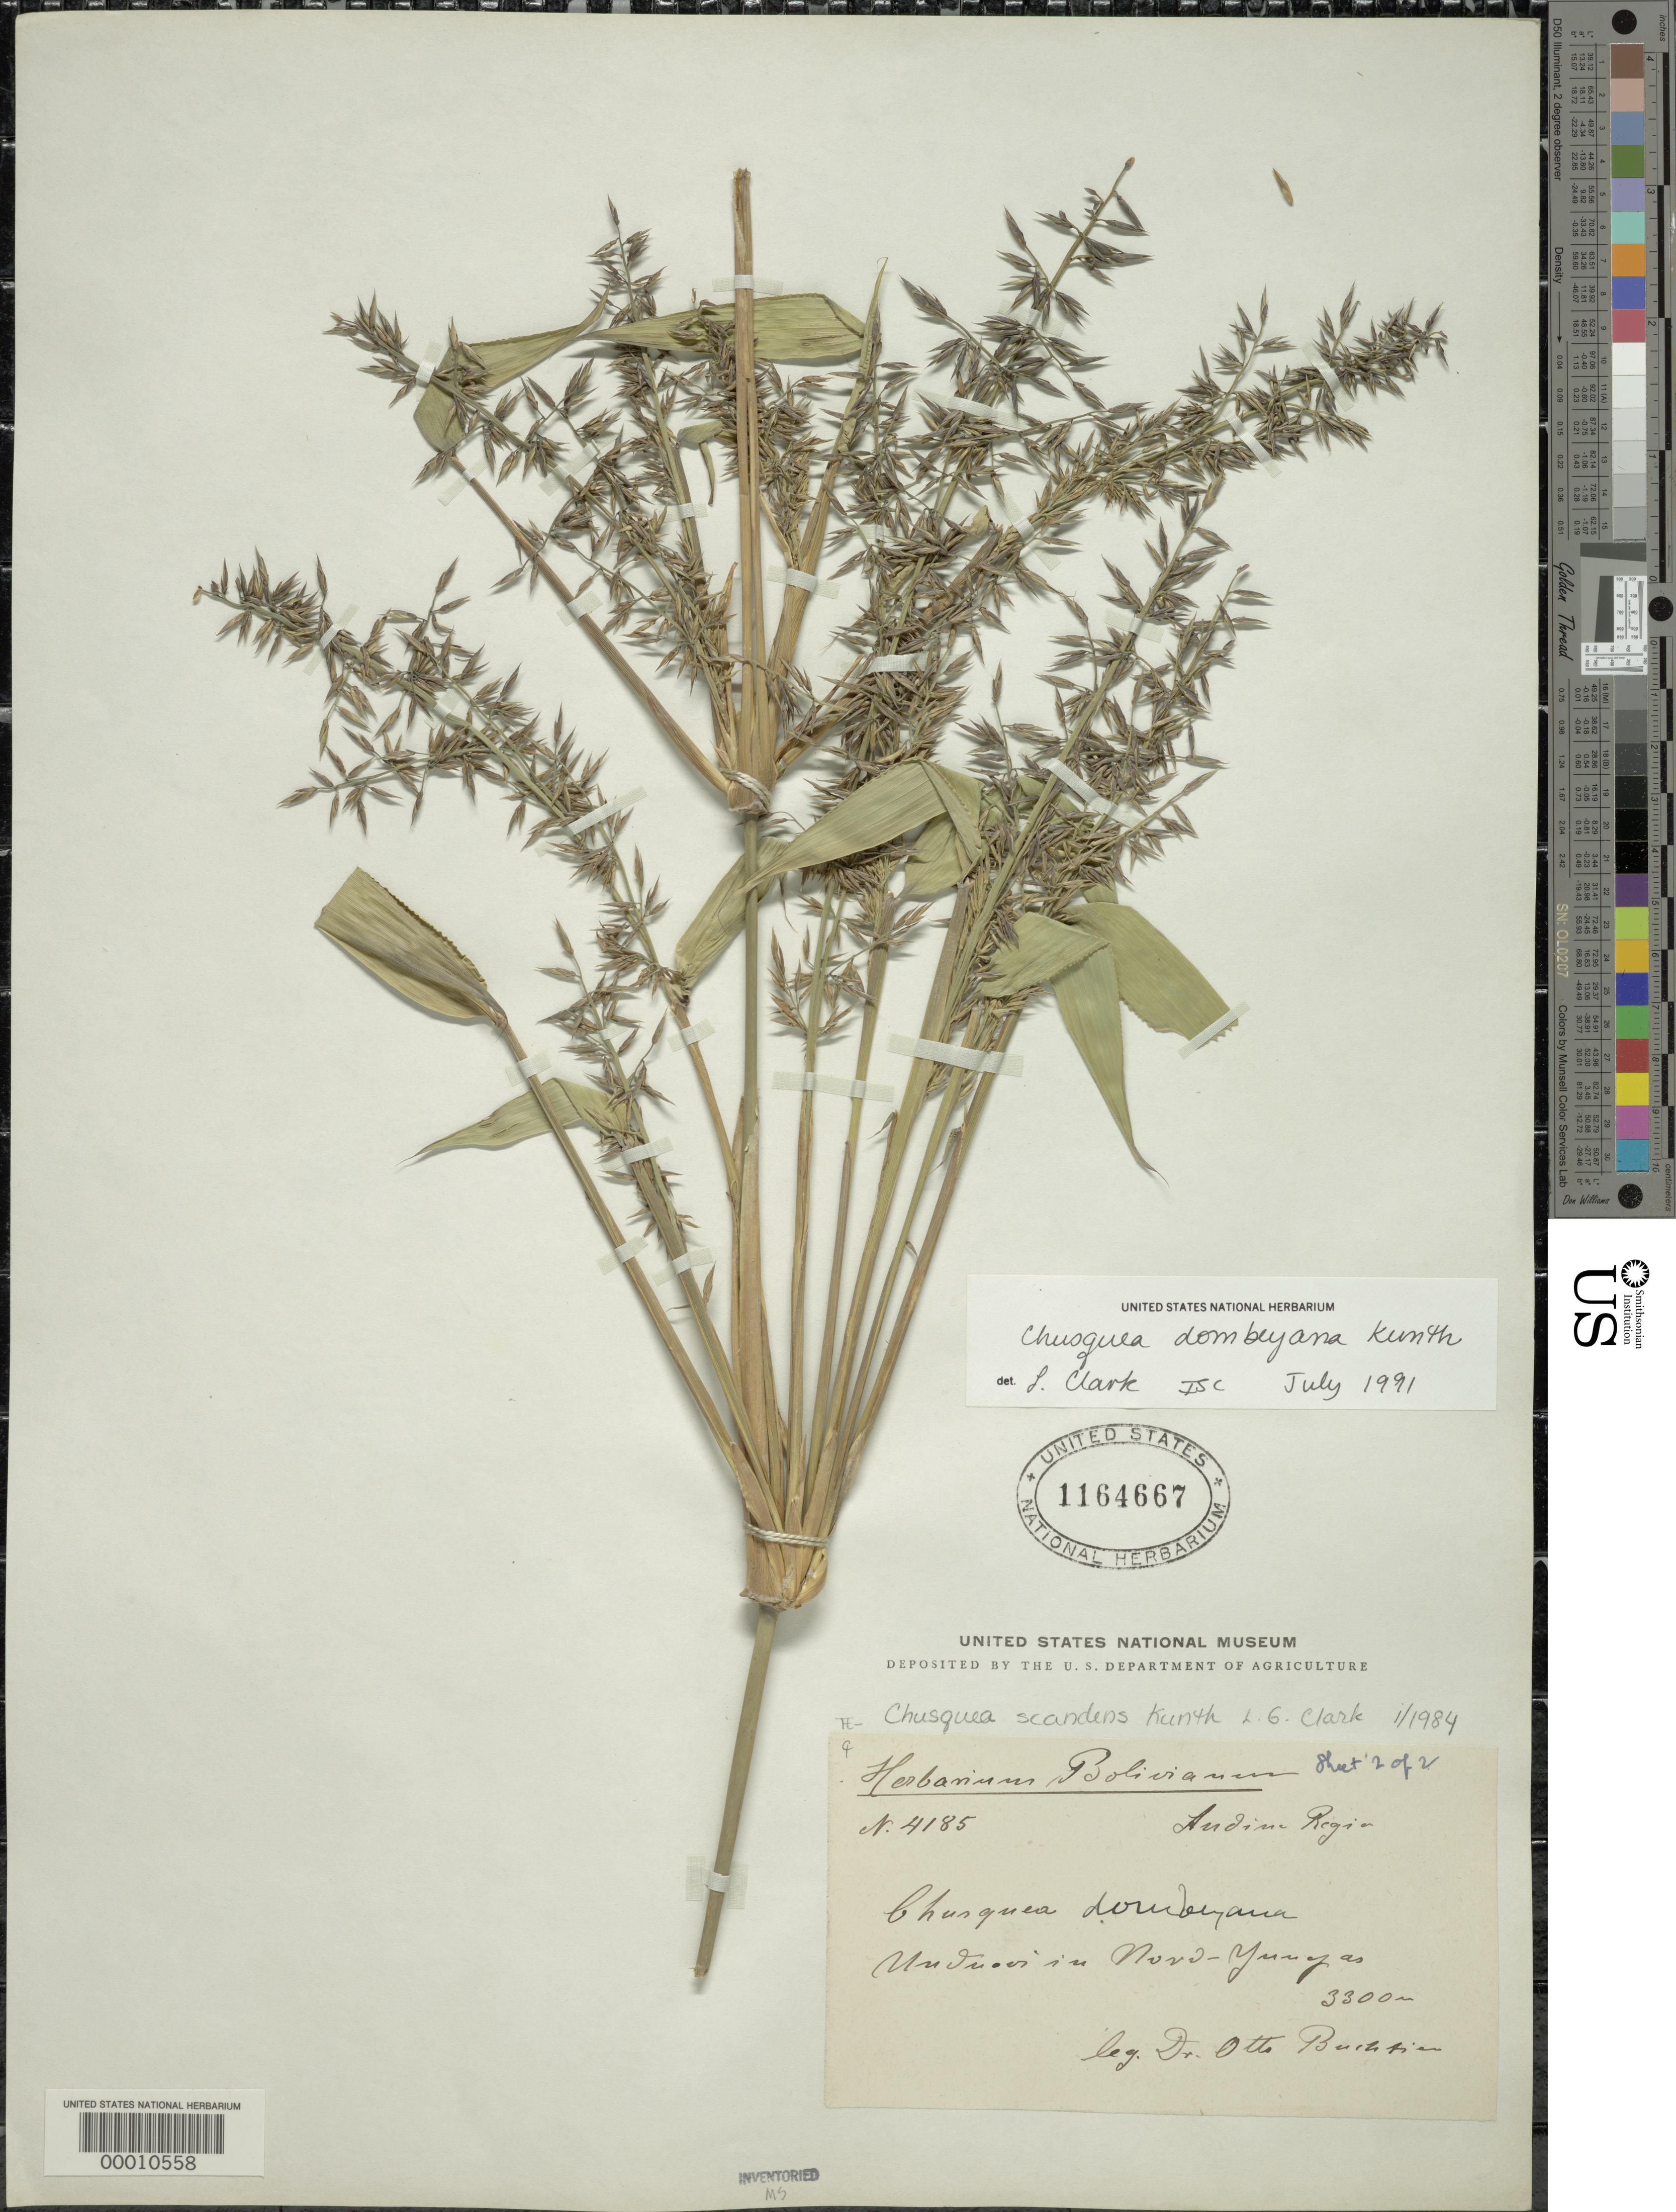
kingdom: Plantae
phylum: Tracheophyta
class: Liliopsida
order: Poales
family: Poaceae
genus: Chusquea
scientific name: Chusquea dombeyana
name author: Kunth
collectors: O. Buittin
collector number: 4185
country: Bolivia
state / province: La Paz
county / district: Nor Yungas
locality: Unduorin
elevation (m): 3300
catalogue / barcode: US 1164667